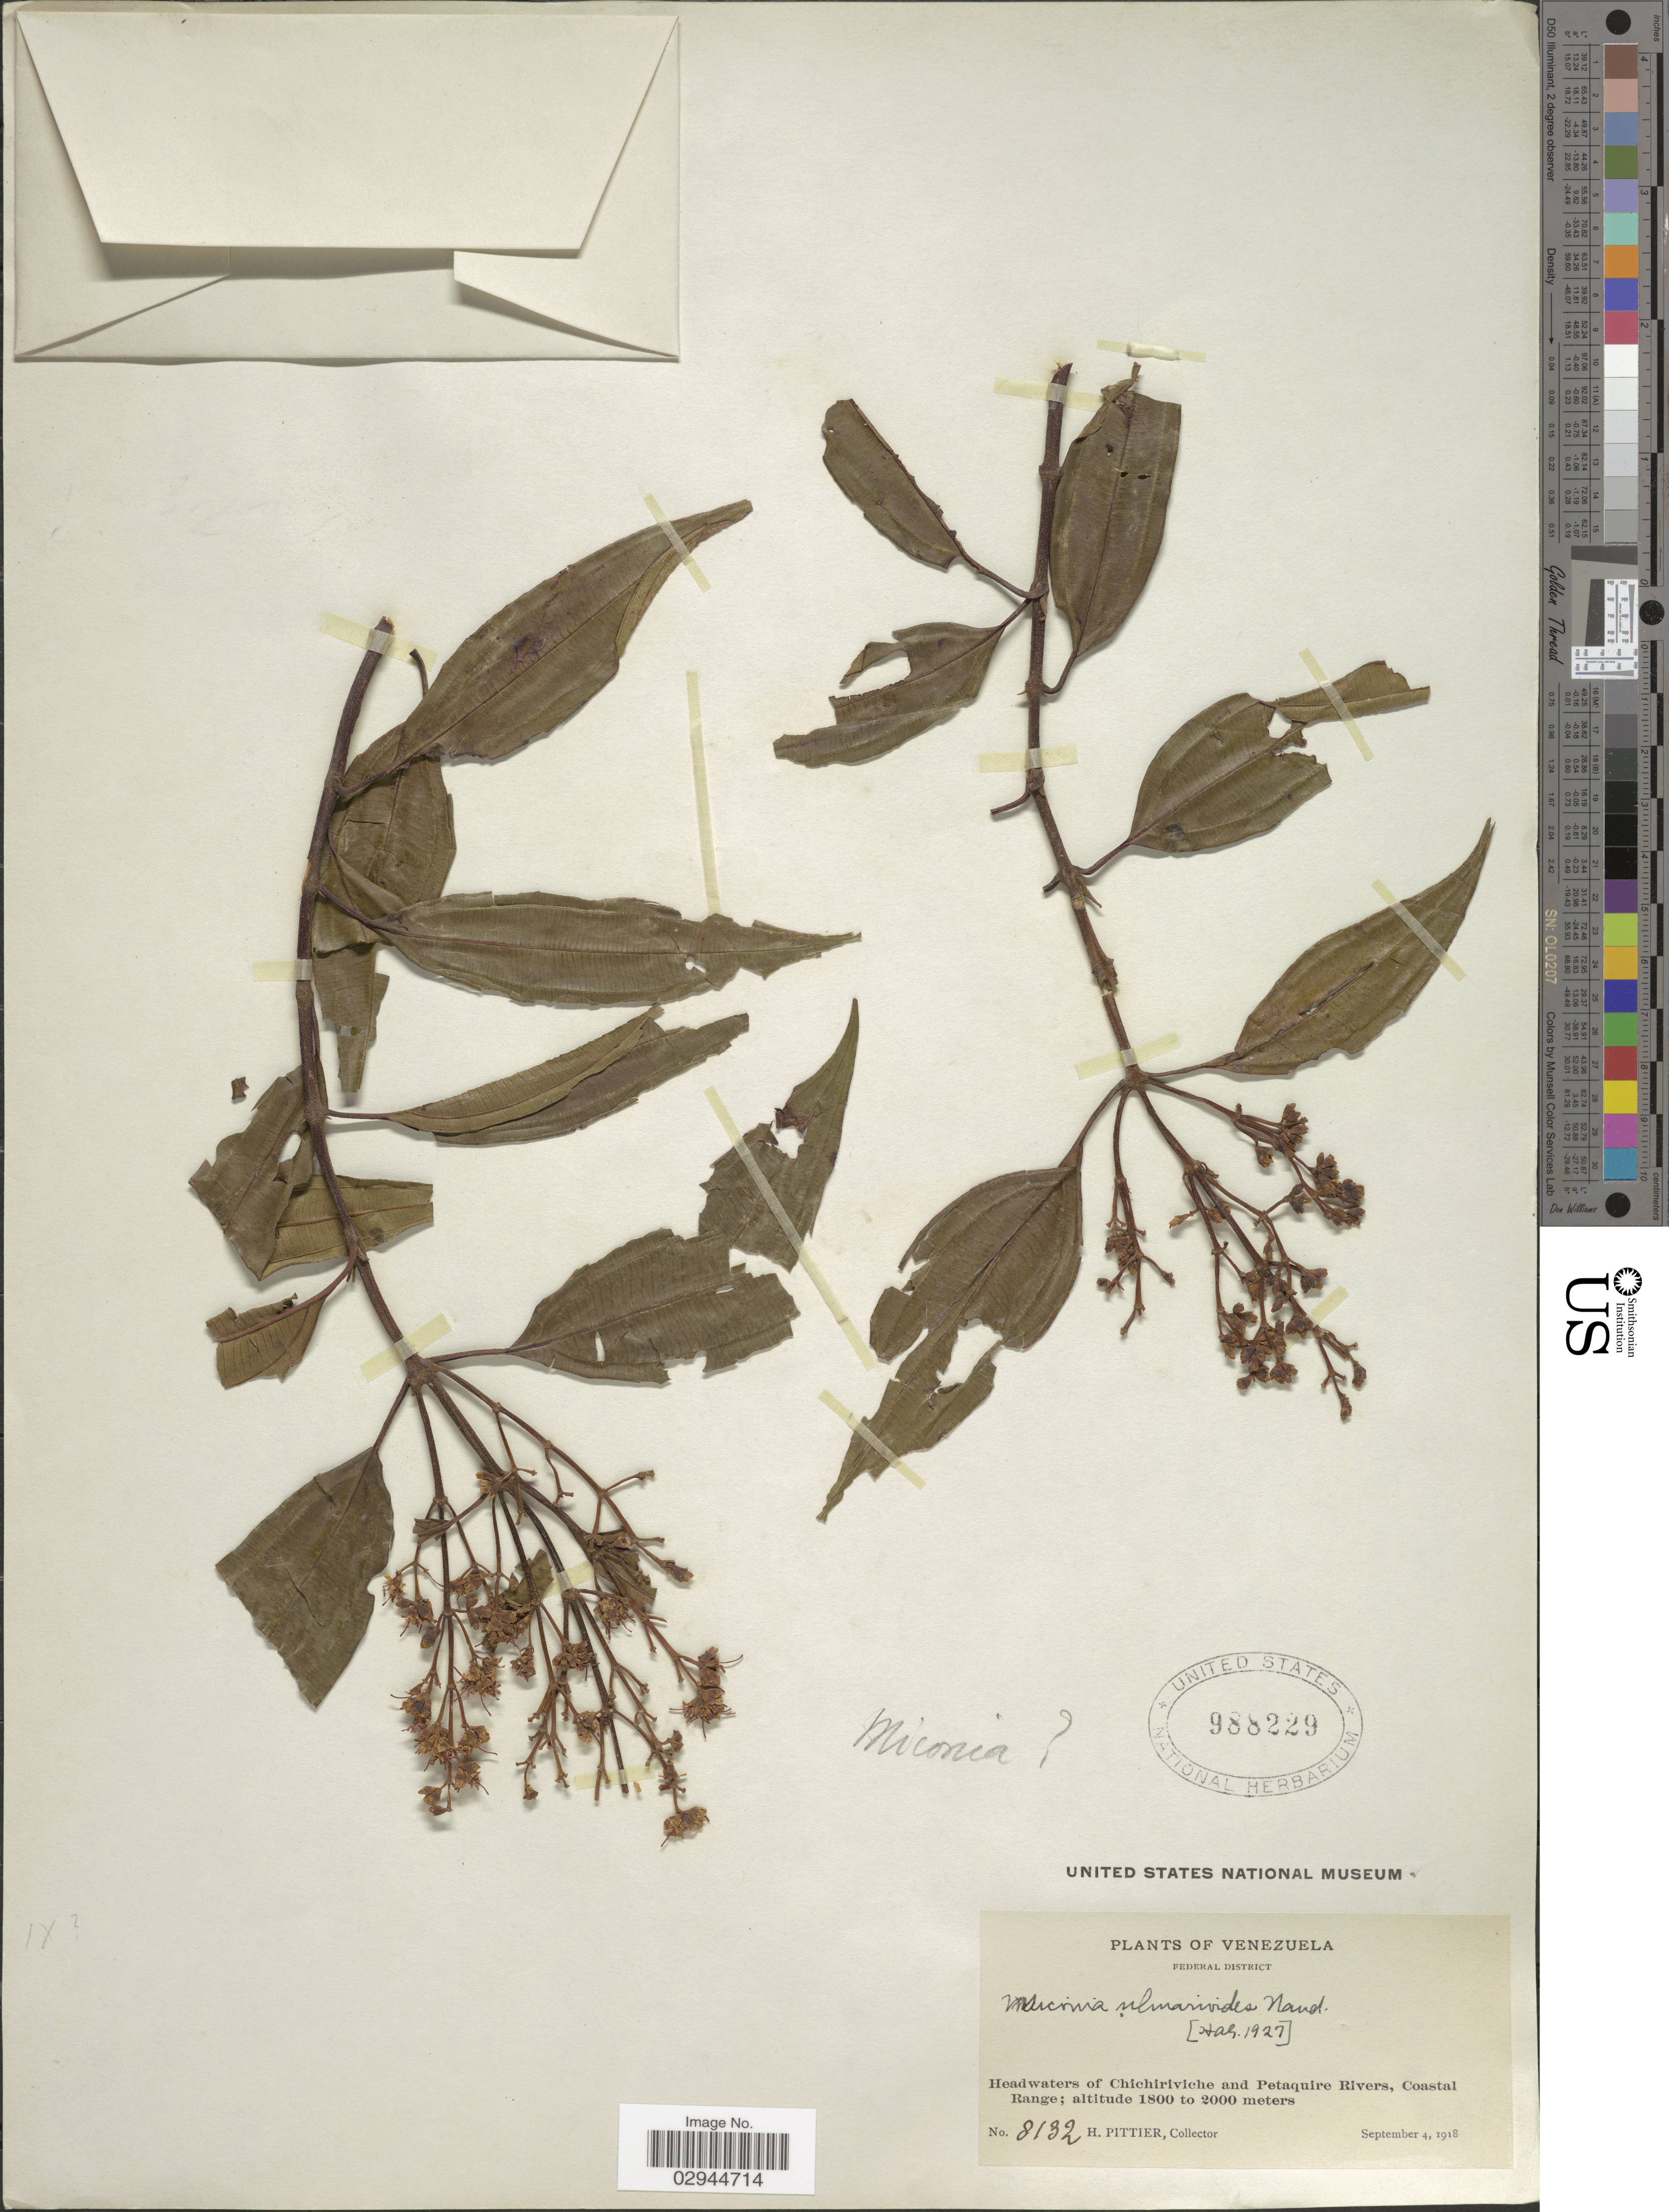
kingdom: Plantae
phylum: Tracheophyta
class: Magnoliopsida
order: Myrtales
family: Melastomataceae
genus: Miconia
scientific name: Miconia ulmarioides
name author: Naudin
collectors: H. F. Pittier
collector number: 812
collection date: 1918-09-04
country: Venezuela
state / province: Distrito Federal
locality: Federal District. Headwaters of Chichiriviche and Petaquire Rivers, Coastal Range.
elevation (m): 1800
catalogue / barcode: US 988229